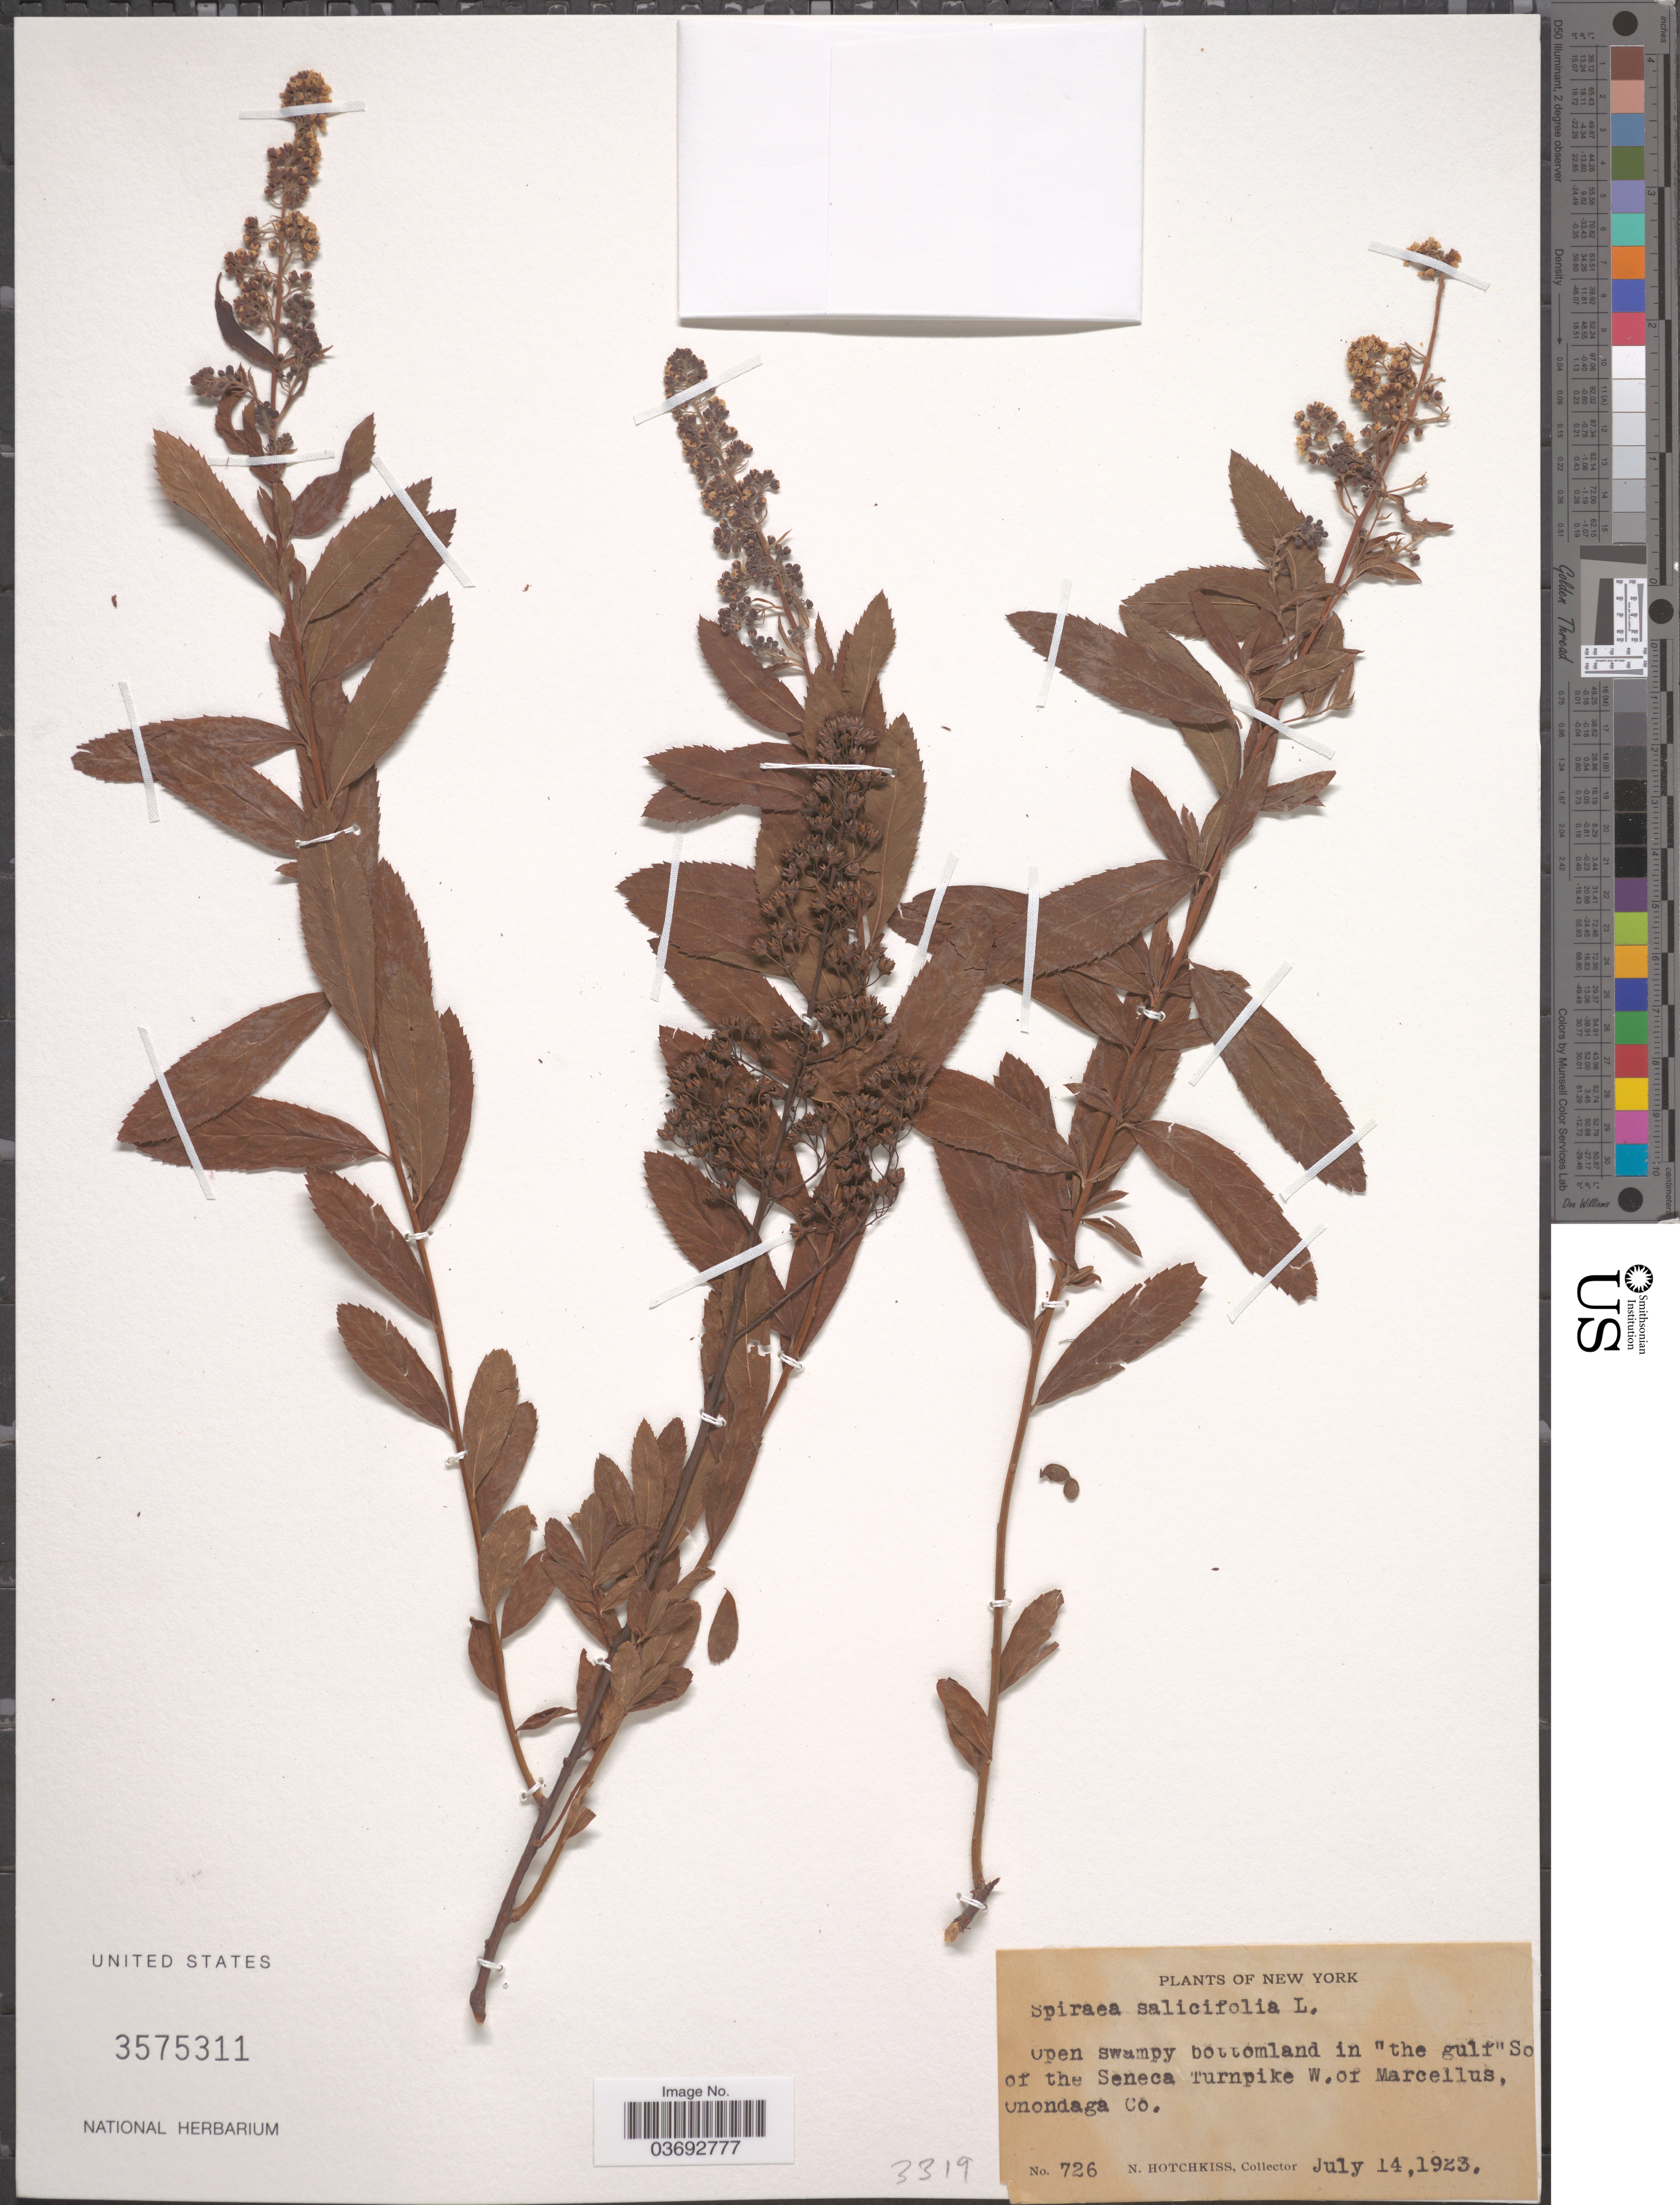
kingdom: Plantae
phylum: Tracheophyta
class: Magnoliopsida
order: Rosales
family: Rosaceae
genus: Spiraea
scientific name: Spiraea salicifolia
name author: L.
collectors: N. Hotchkiss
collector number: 726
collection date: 1923-07-14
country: United States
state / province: New York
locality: Open swampy bottomland in 'the gulf' So of the Seneca Turnpike W. of Marcellus, Onondaga Co.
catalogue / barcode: US 3575311